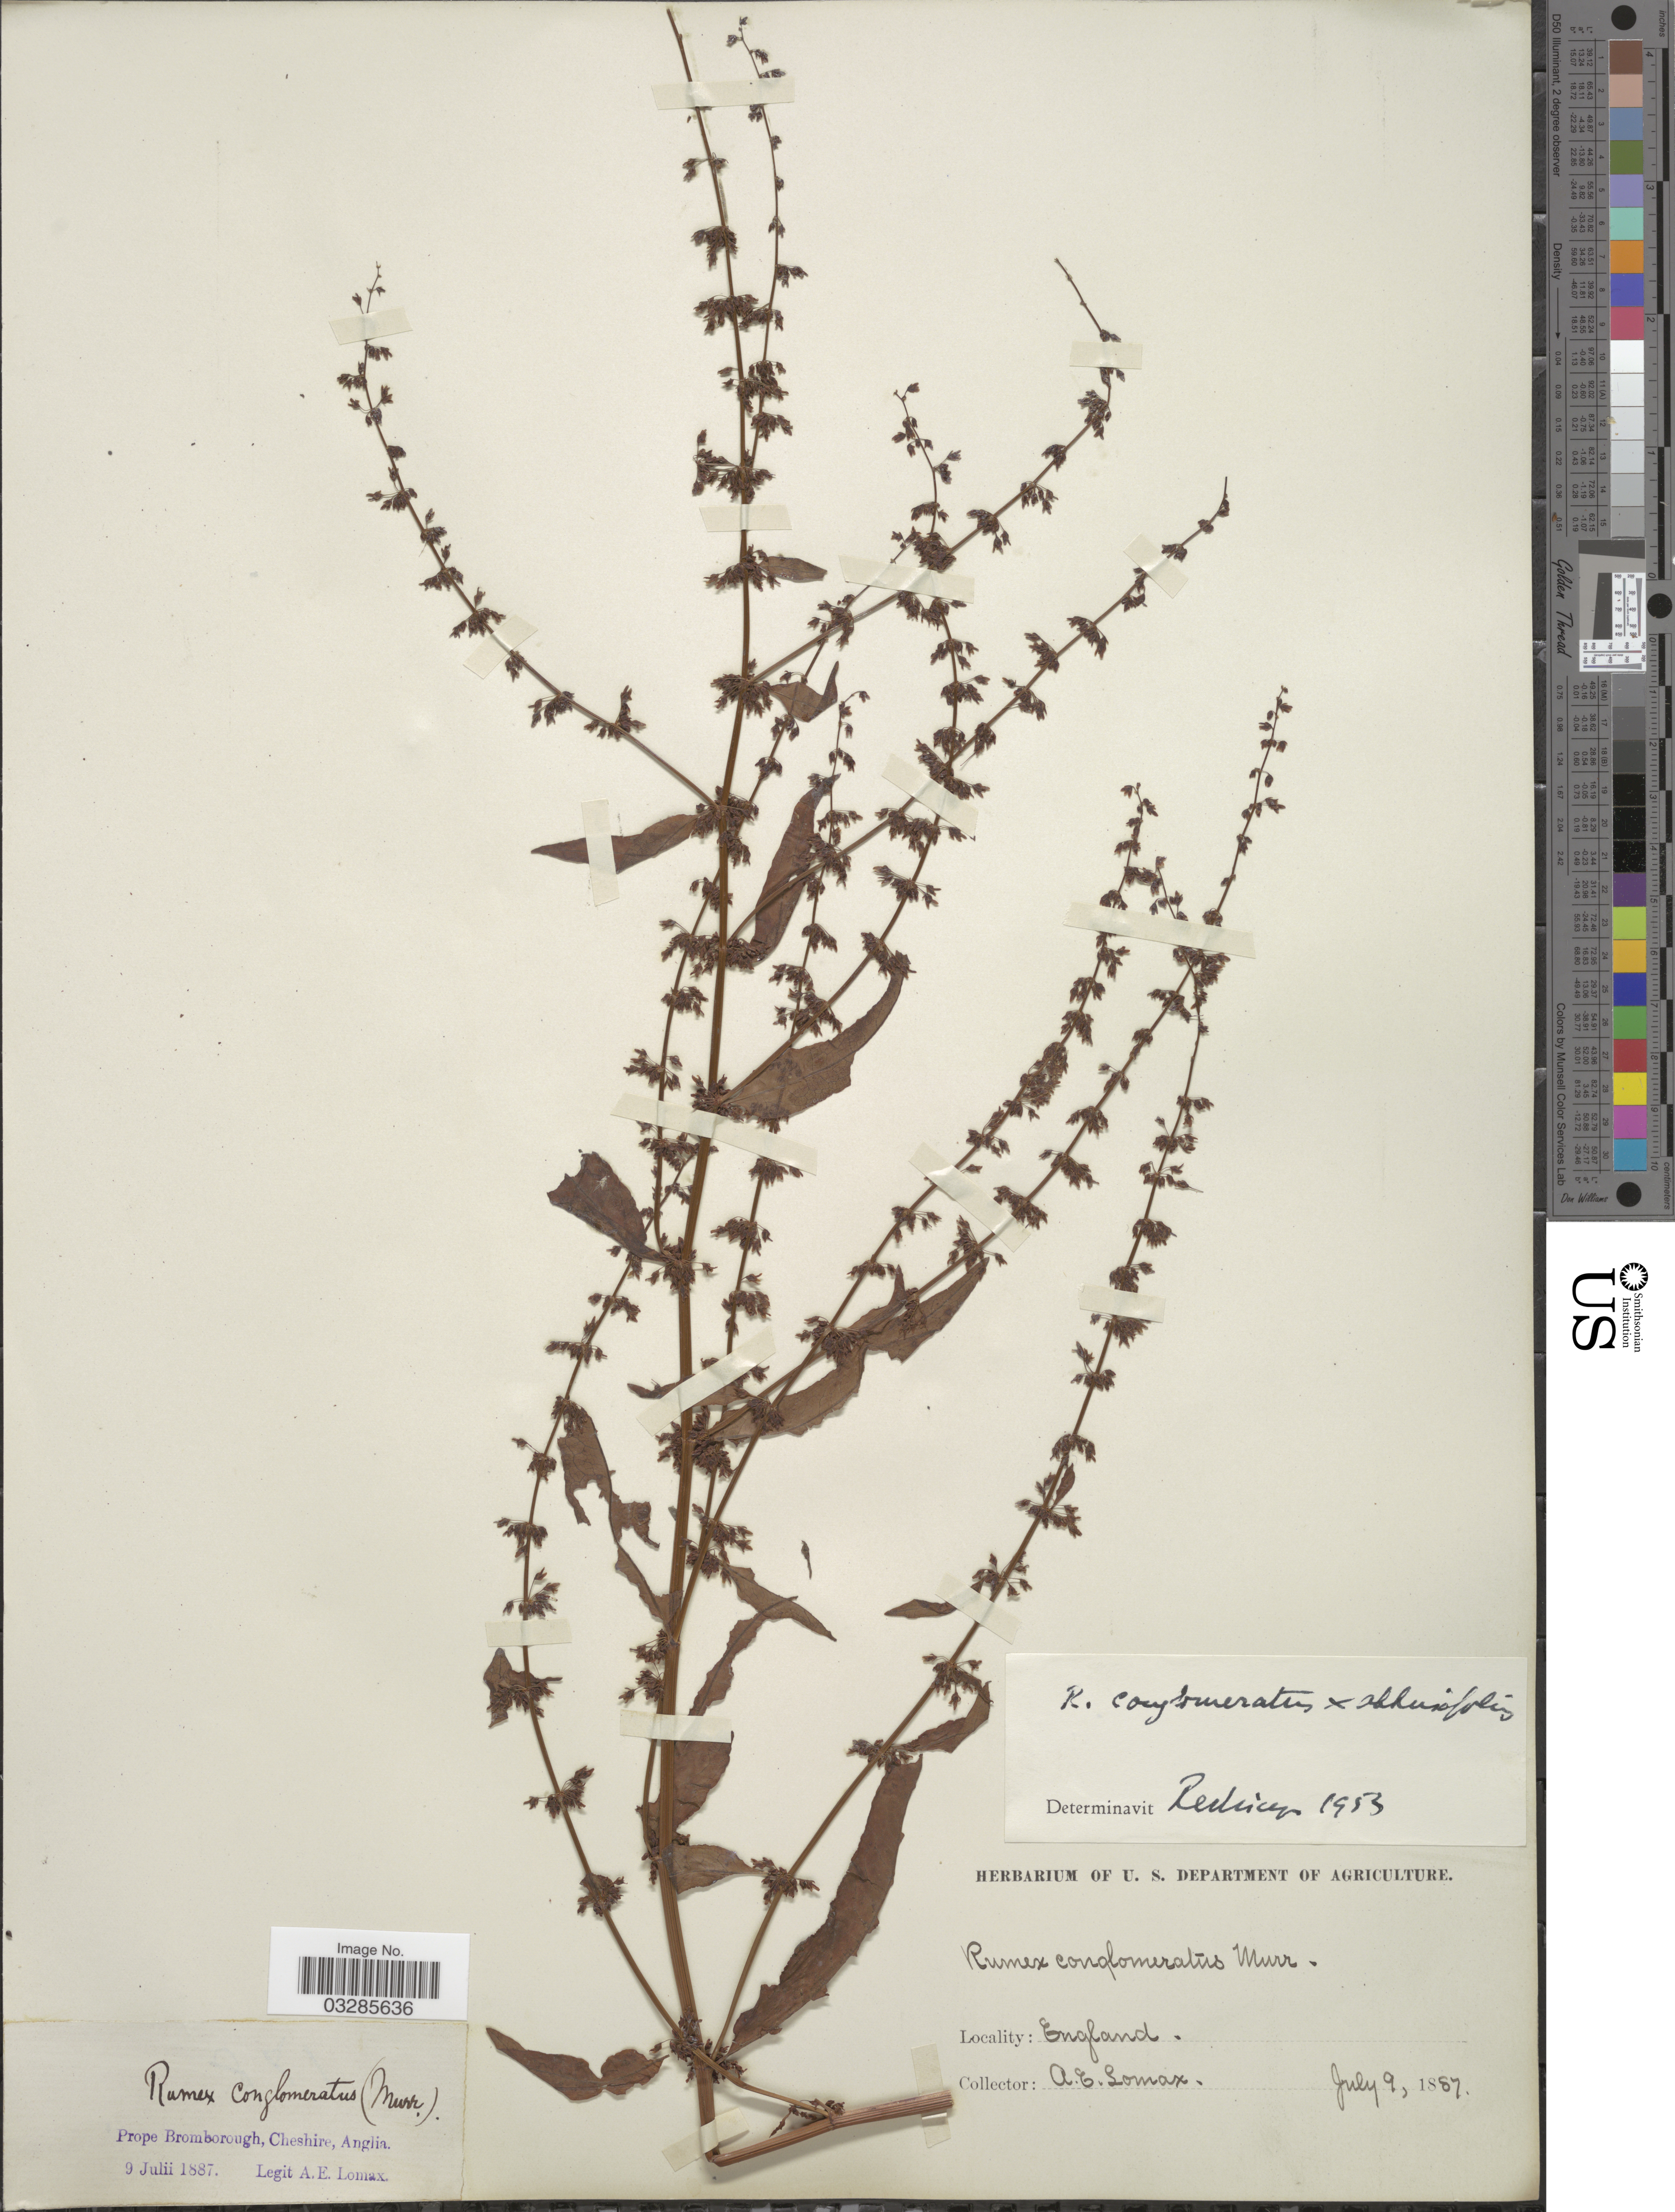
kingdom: Plantae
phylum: Tracheophyta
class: Magnoliopsida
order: Caryophyllales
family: Polygonaceae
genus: Rumex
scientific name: Rumex conglomeratus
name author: Murray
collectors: A. Lomax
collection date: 1887-07-09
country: United Kingdom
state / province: England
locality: Prope Bromborough, Cheshire, Anglia.